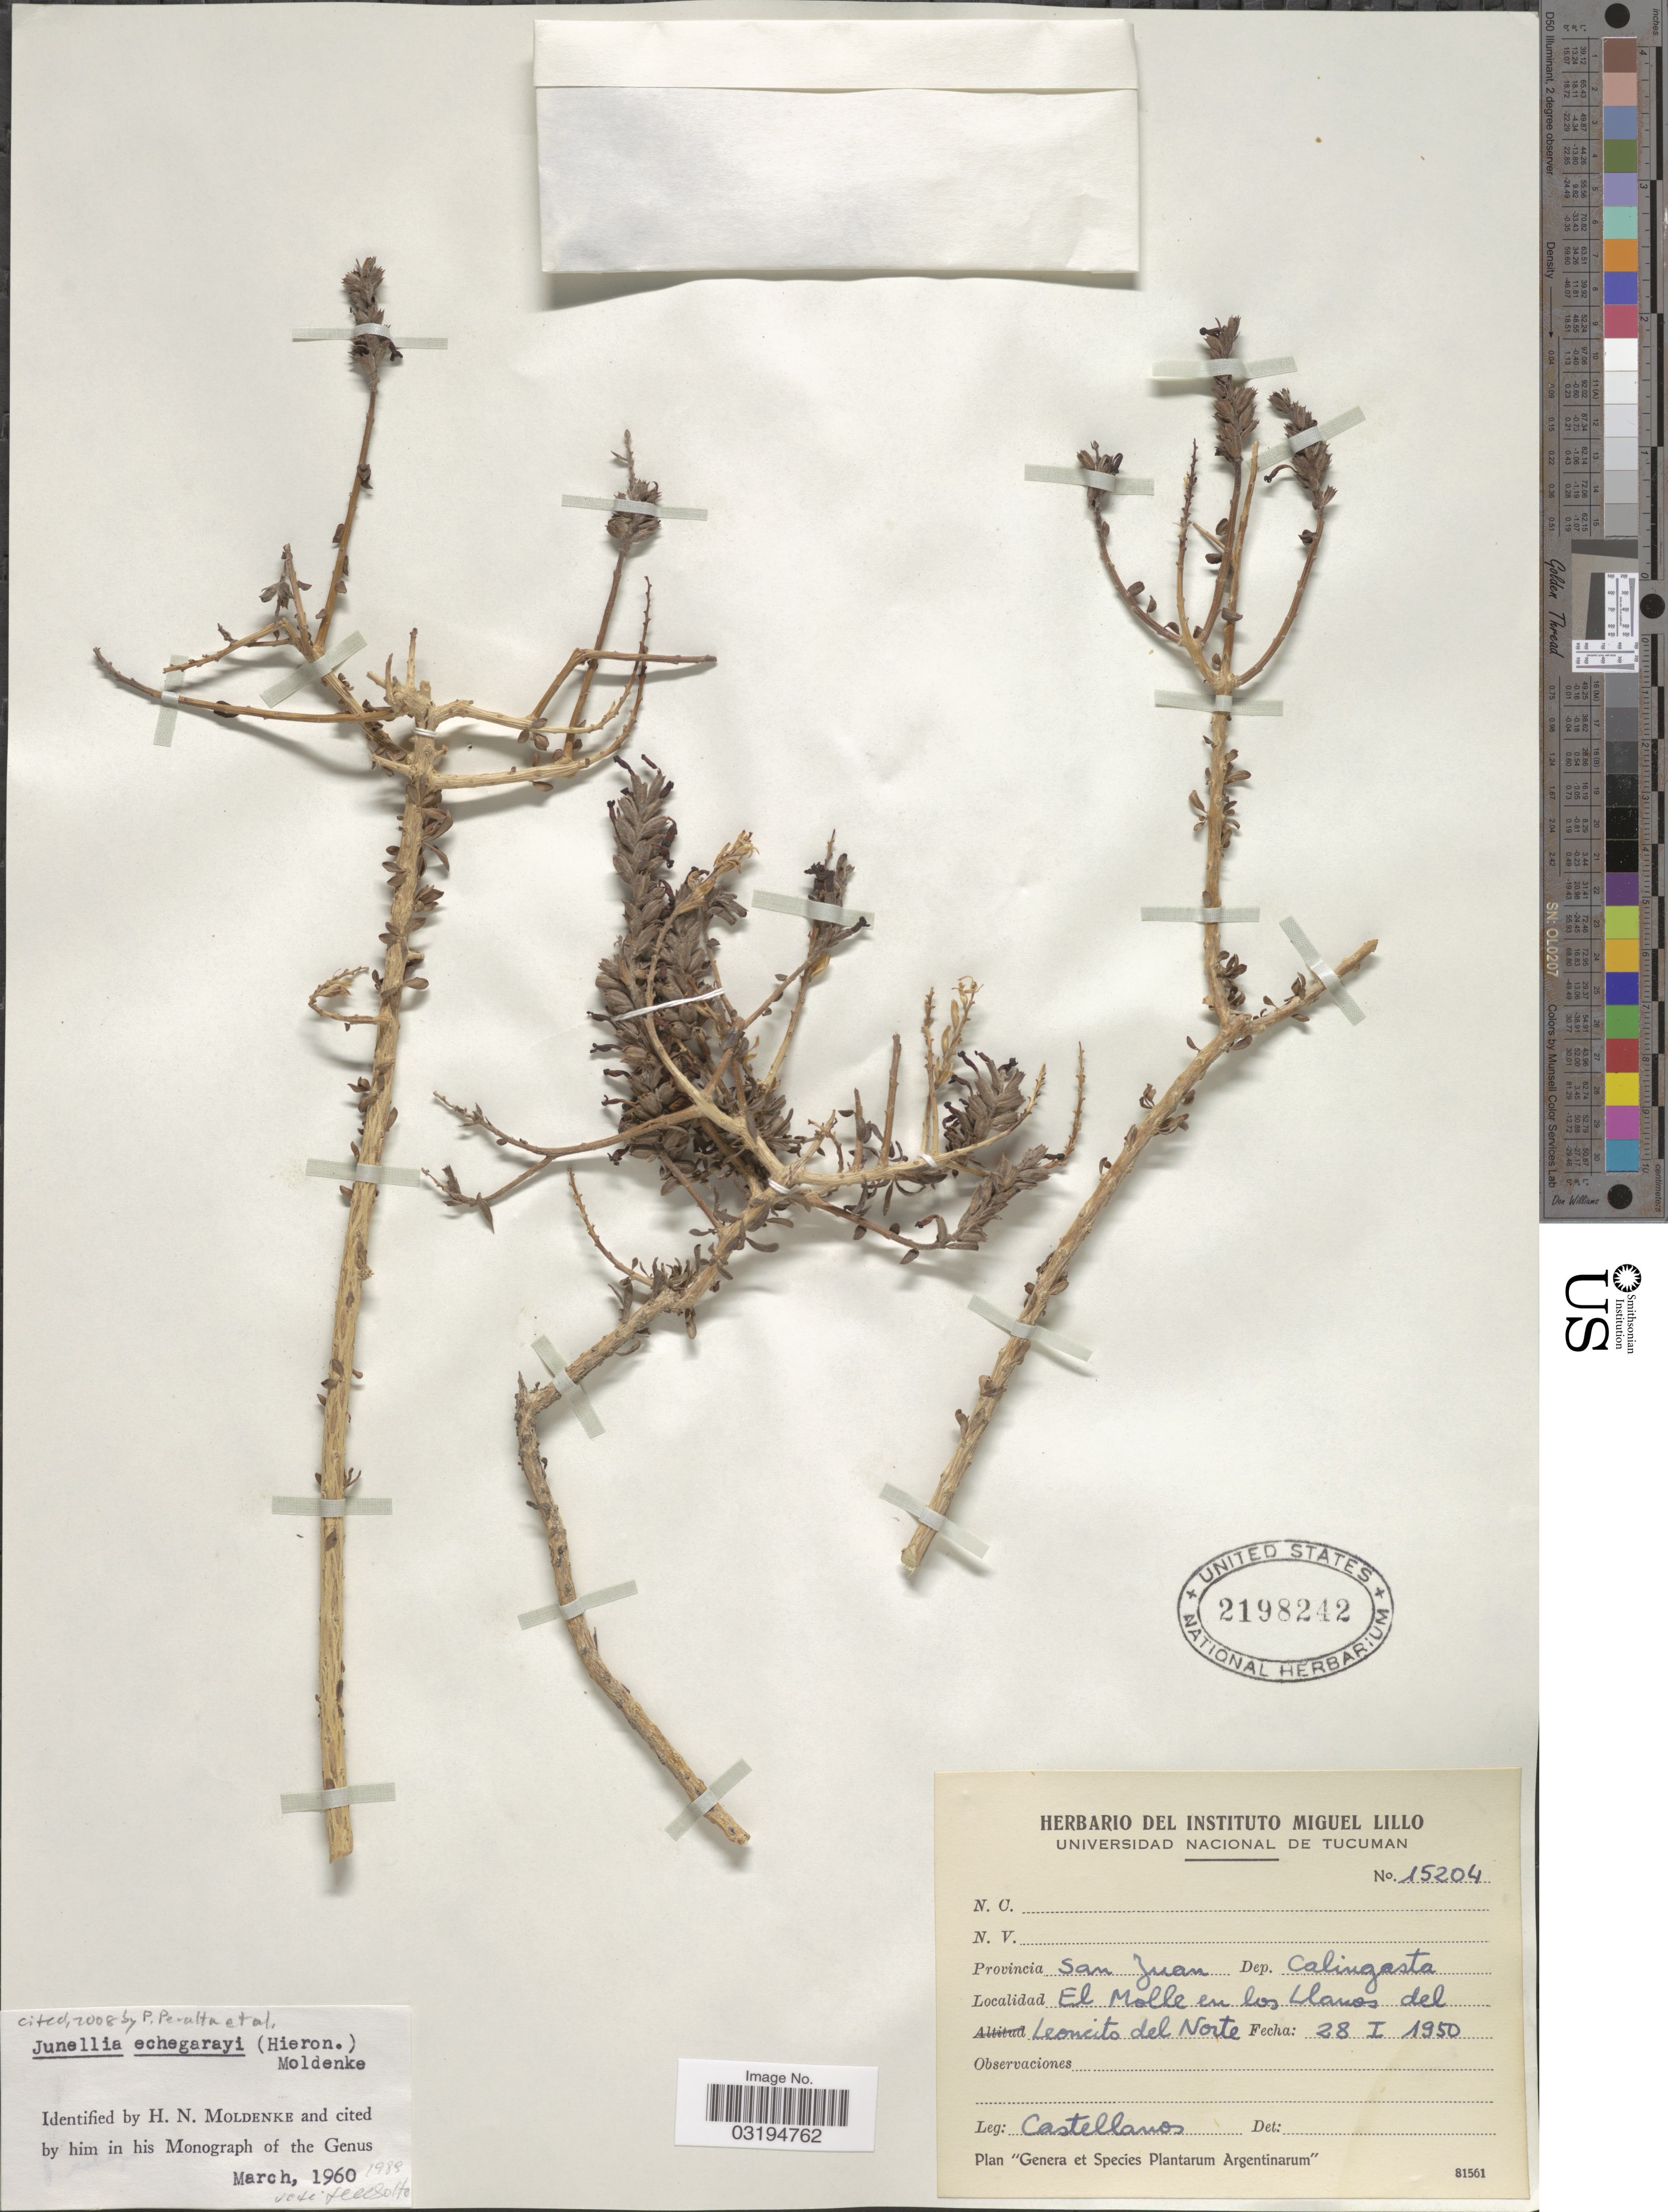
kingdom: Plantae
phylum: Tracheophyta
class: Magnoliopsida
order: Lamiales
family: Verbenaceae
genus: Junellia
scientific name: Junellia echegarayi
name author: (Hieron.) Moldenke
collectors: -- Castellanos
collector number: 15204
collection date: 1950-01-28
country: Argentina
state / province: San Juan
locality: Dep. Calingasta. El Molle en los Llanos del Leoncito del Norte.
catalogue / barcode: US 2198242